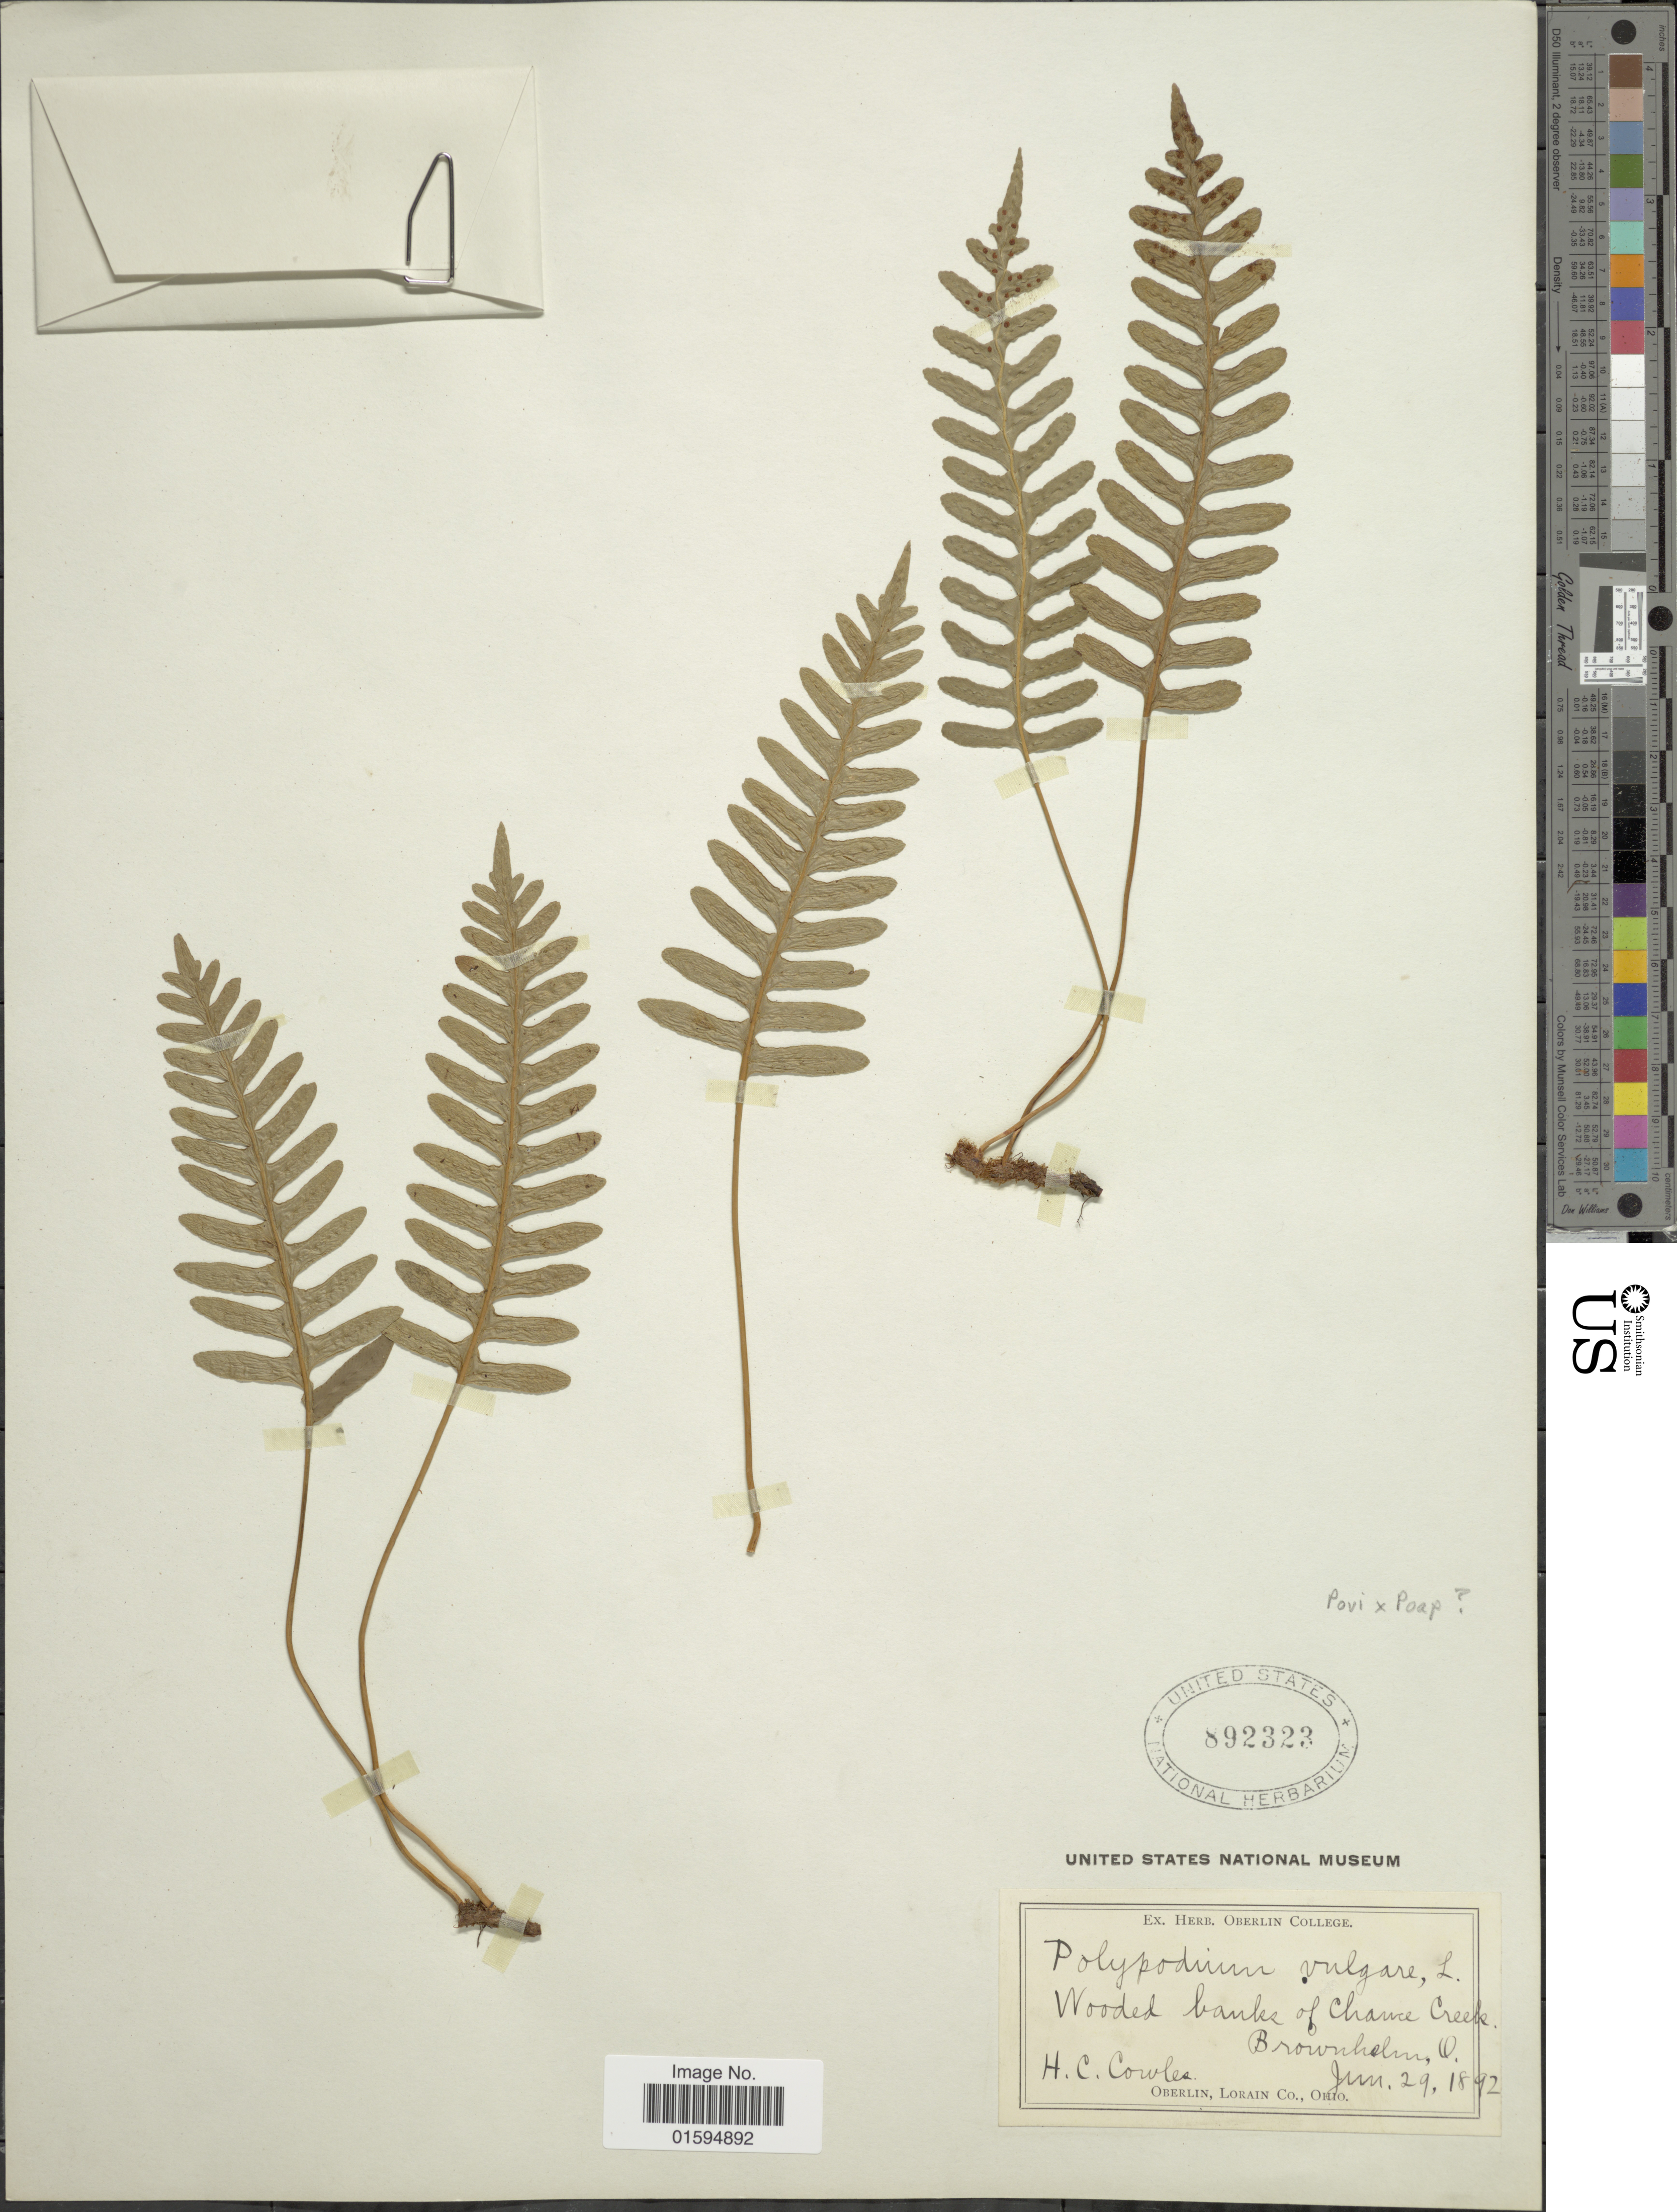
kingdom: Plantae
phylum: Tracheophyta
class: Polypodiopsida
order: Polypodiales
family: Polypodiaceae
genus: Polypodium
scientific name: Polypodium virginianum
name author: L.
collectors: H. Cowles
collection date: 1892-06-29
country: United States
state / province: Ohio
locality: Wooded Banks of Chance Creek Brownhelm.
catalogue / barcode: US 892323